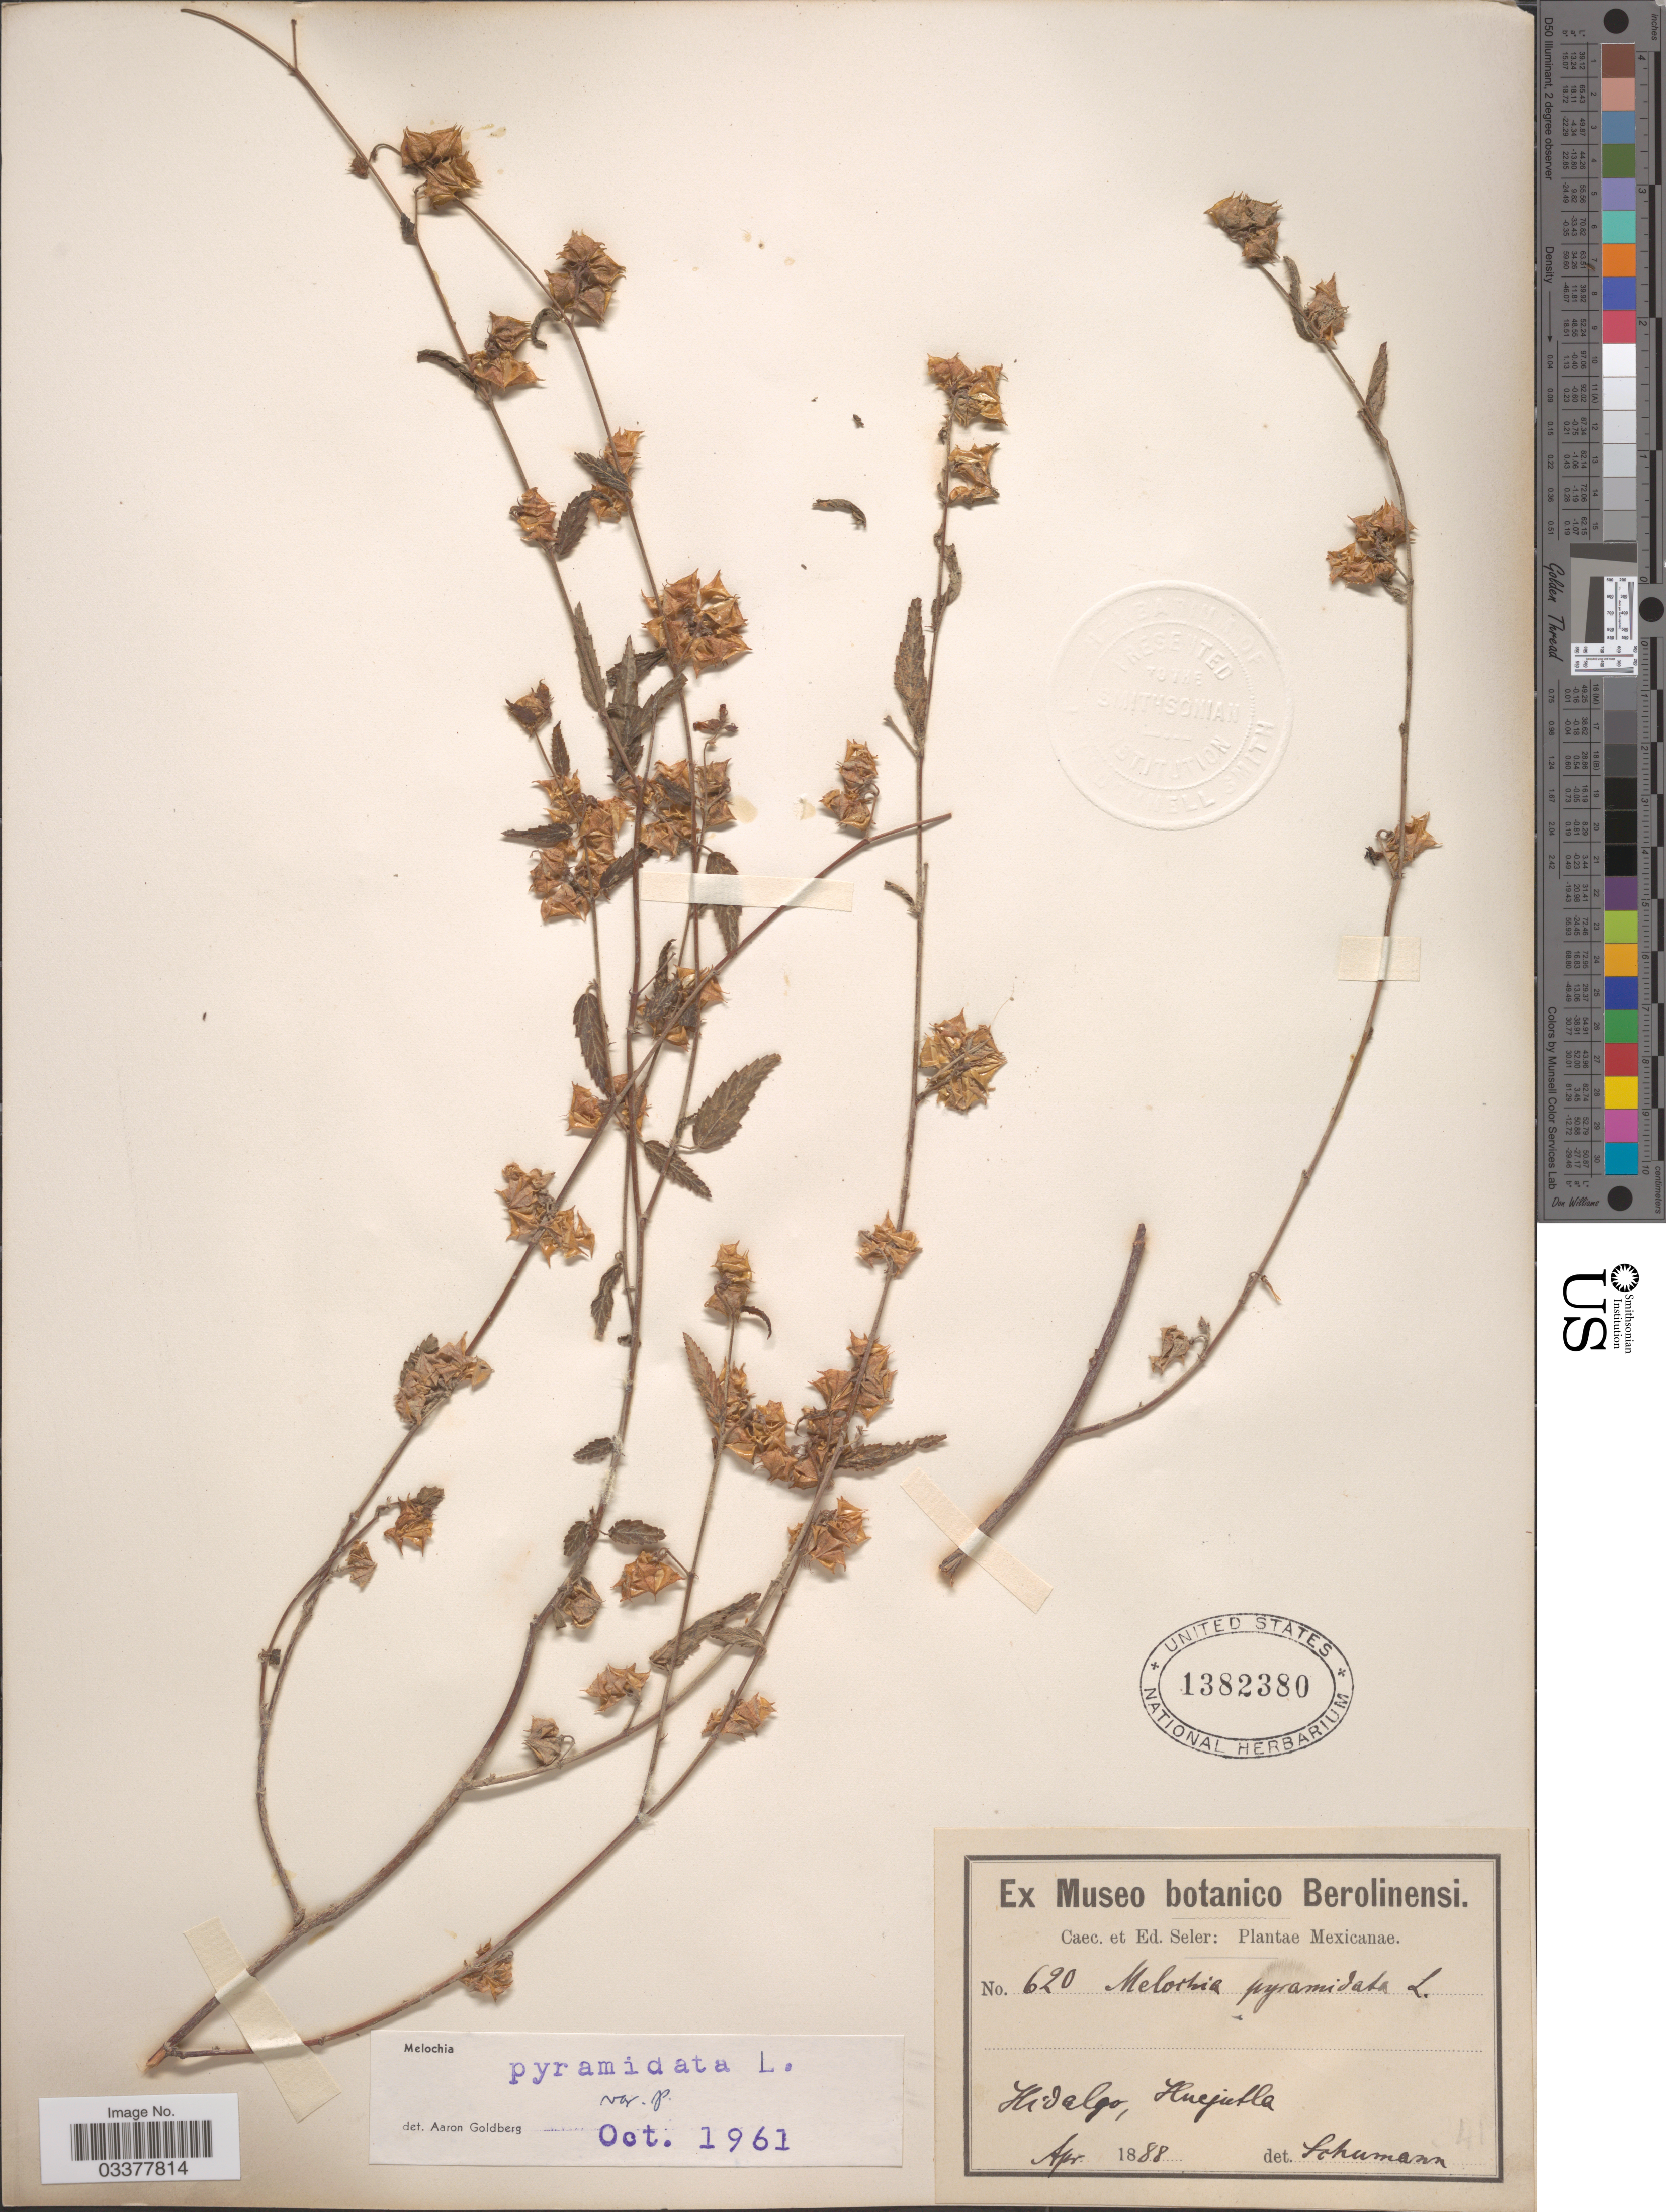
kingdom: Plantae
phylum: Tracheophyta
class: Magnoliopsida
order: Malvales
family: Malvaceae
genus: Melochia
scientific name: Melochia pyramidata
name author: L.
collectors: C. Seler & E. G. Seler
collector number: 620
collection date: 1888-04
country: Mexico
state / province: Hidalgo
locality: Huejutla.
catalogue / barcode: US 1382380